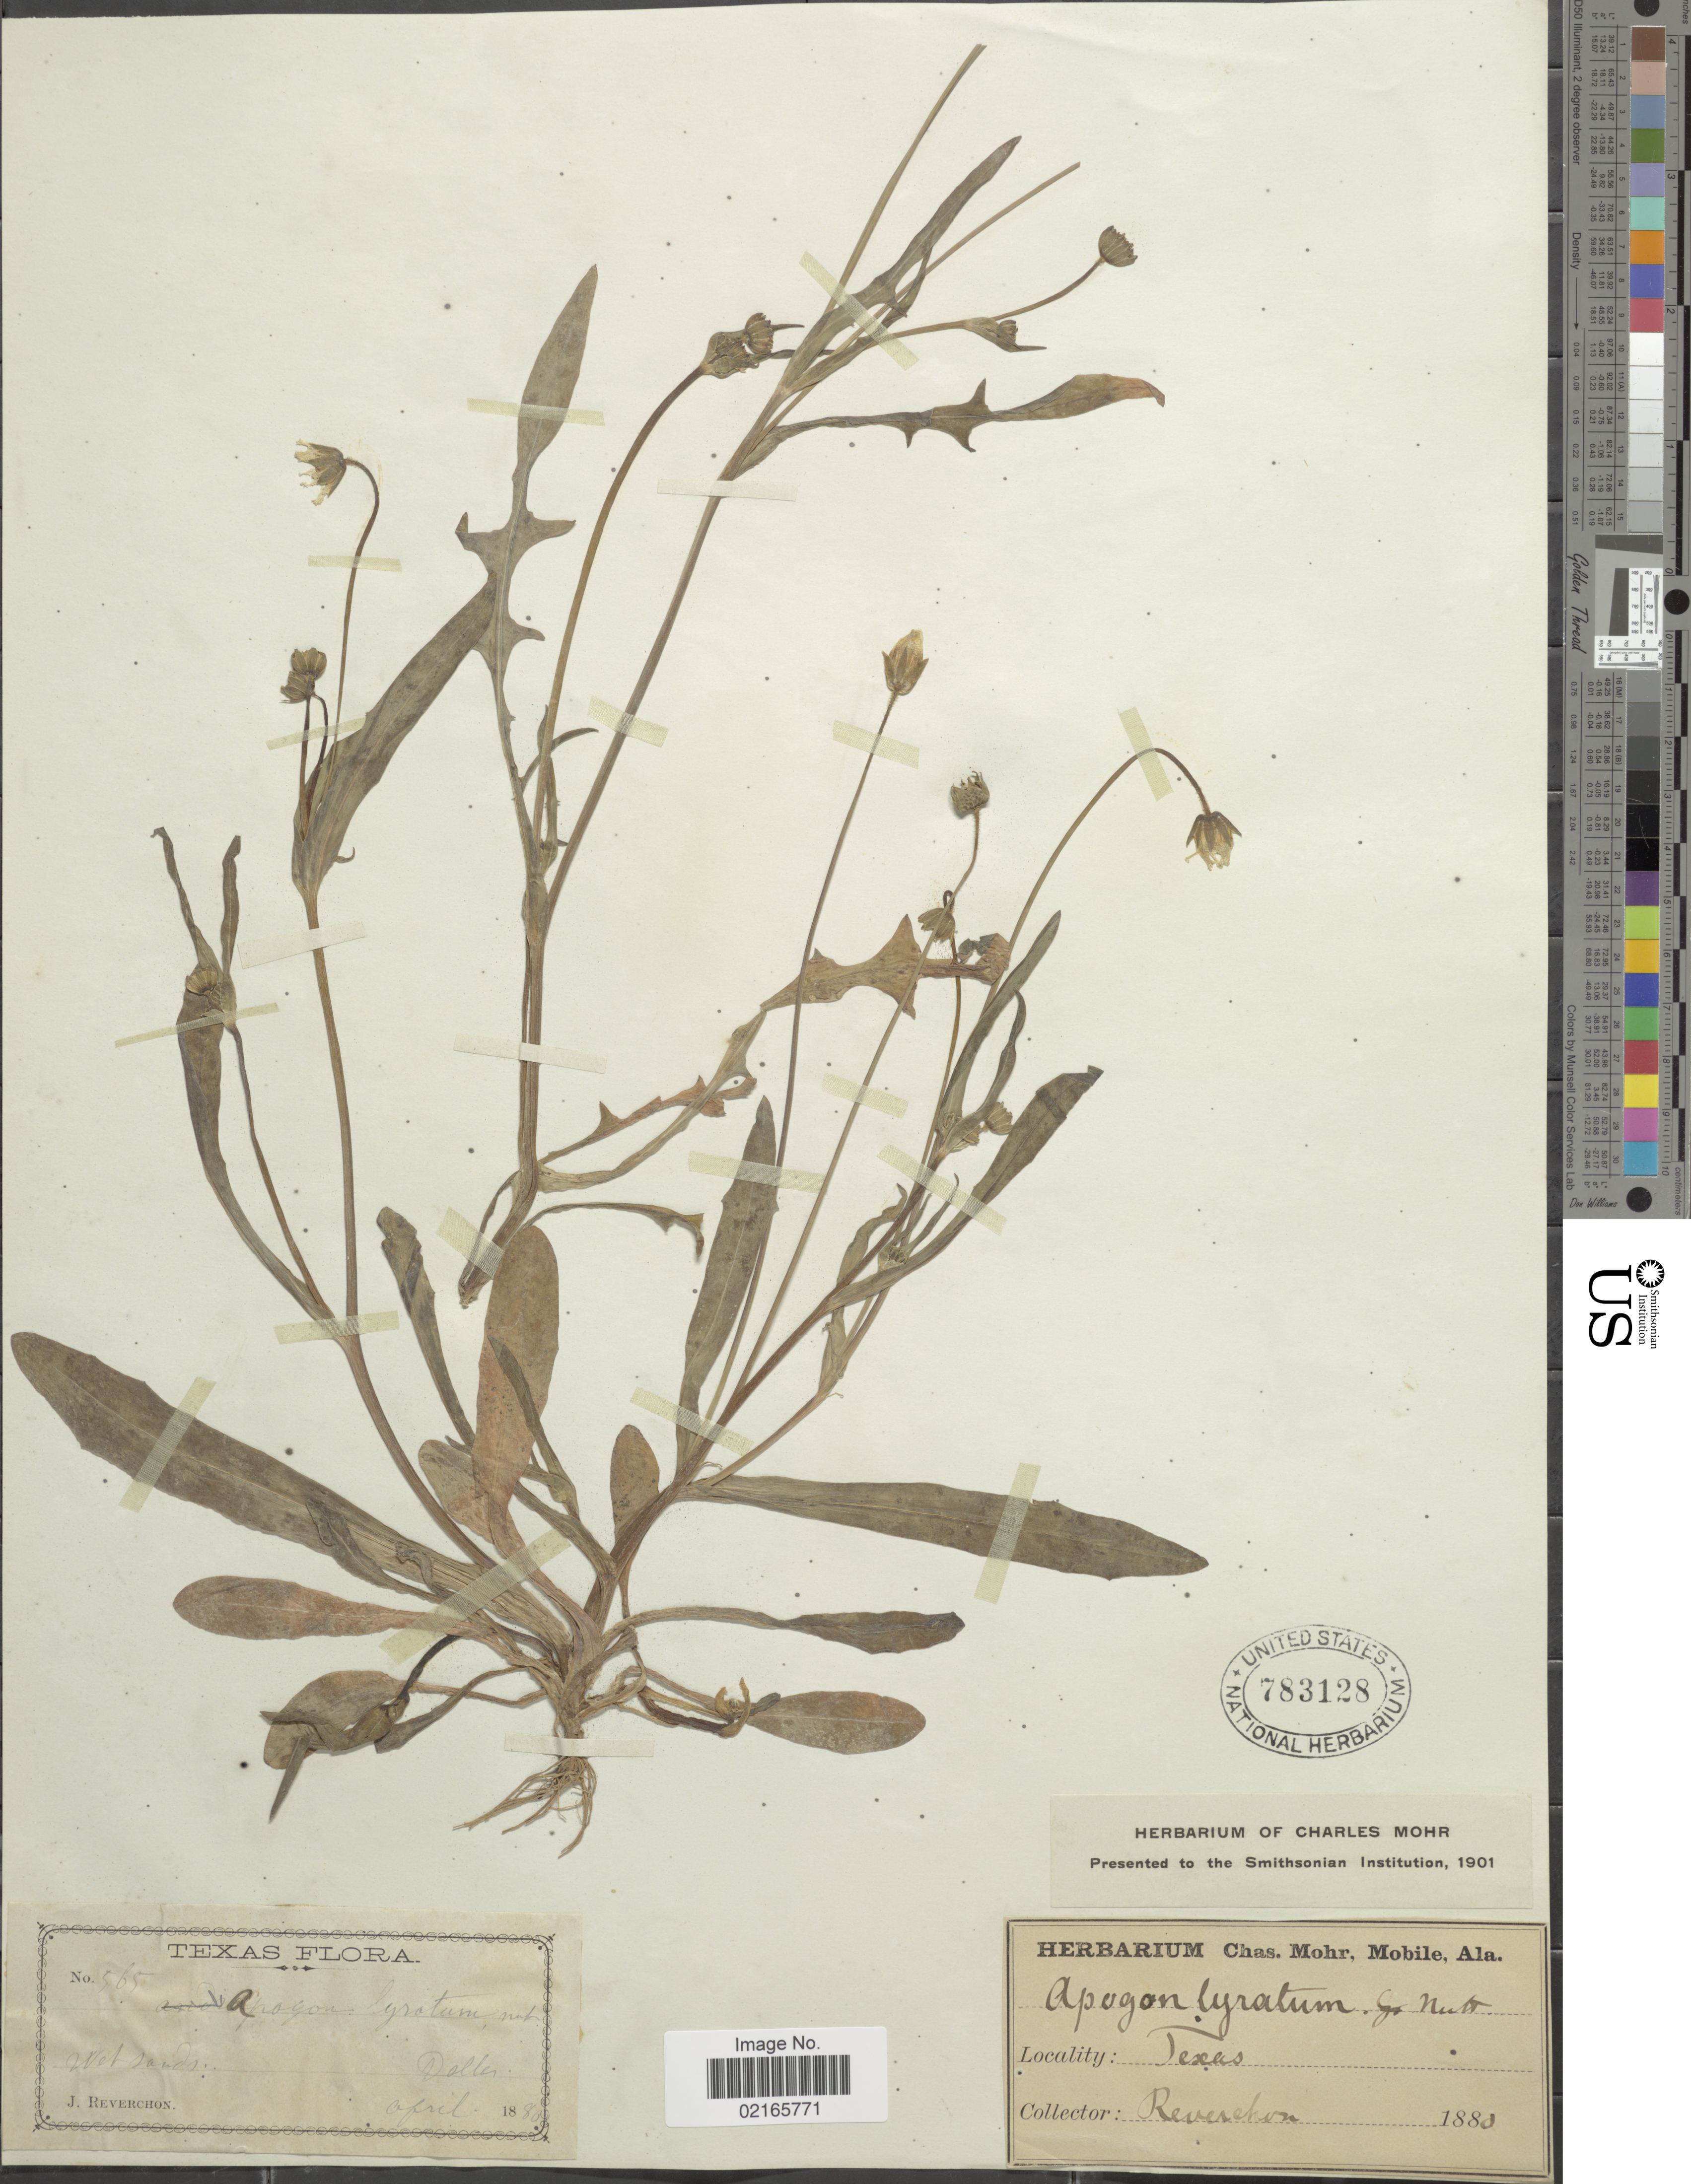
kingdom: Plantae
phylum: Tracheophyta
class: Magnoliopsida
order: Asterales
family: Asteraceae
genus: Krigia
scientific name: Krigia cespitosa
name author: (Raf.) K.L. Chambers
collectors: J. Reverchon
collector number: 565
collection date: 1880-04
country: United States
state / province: Texas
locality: Wet sands, Dallas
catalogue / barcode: US 783128